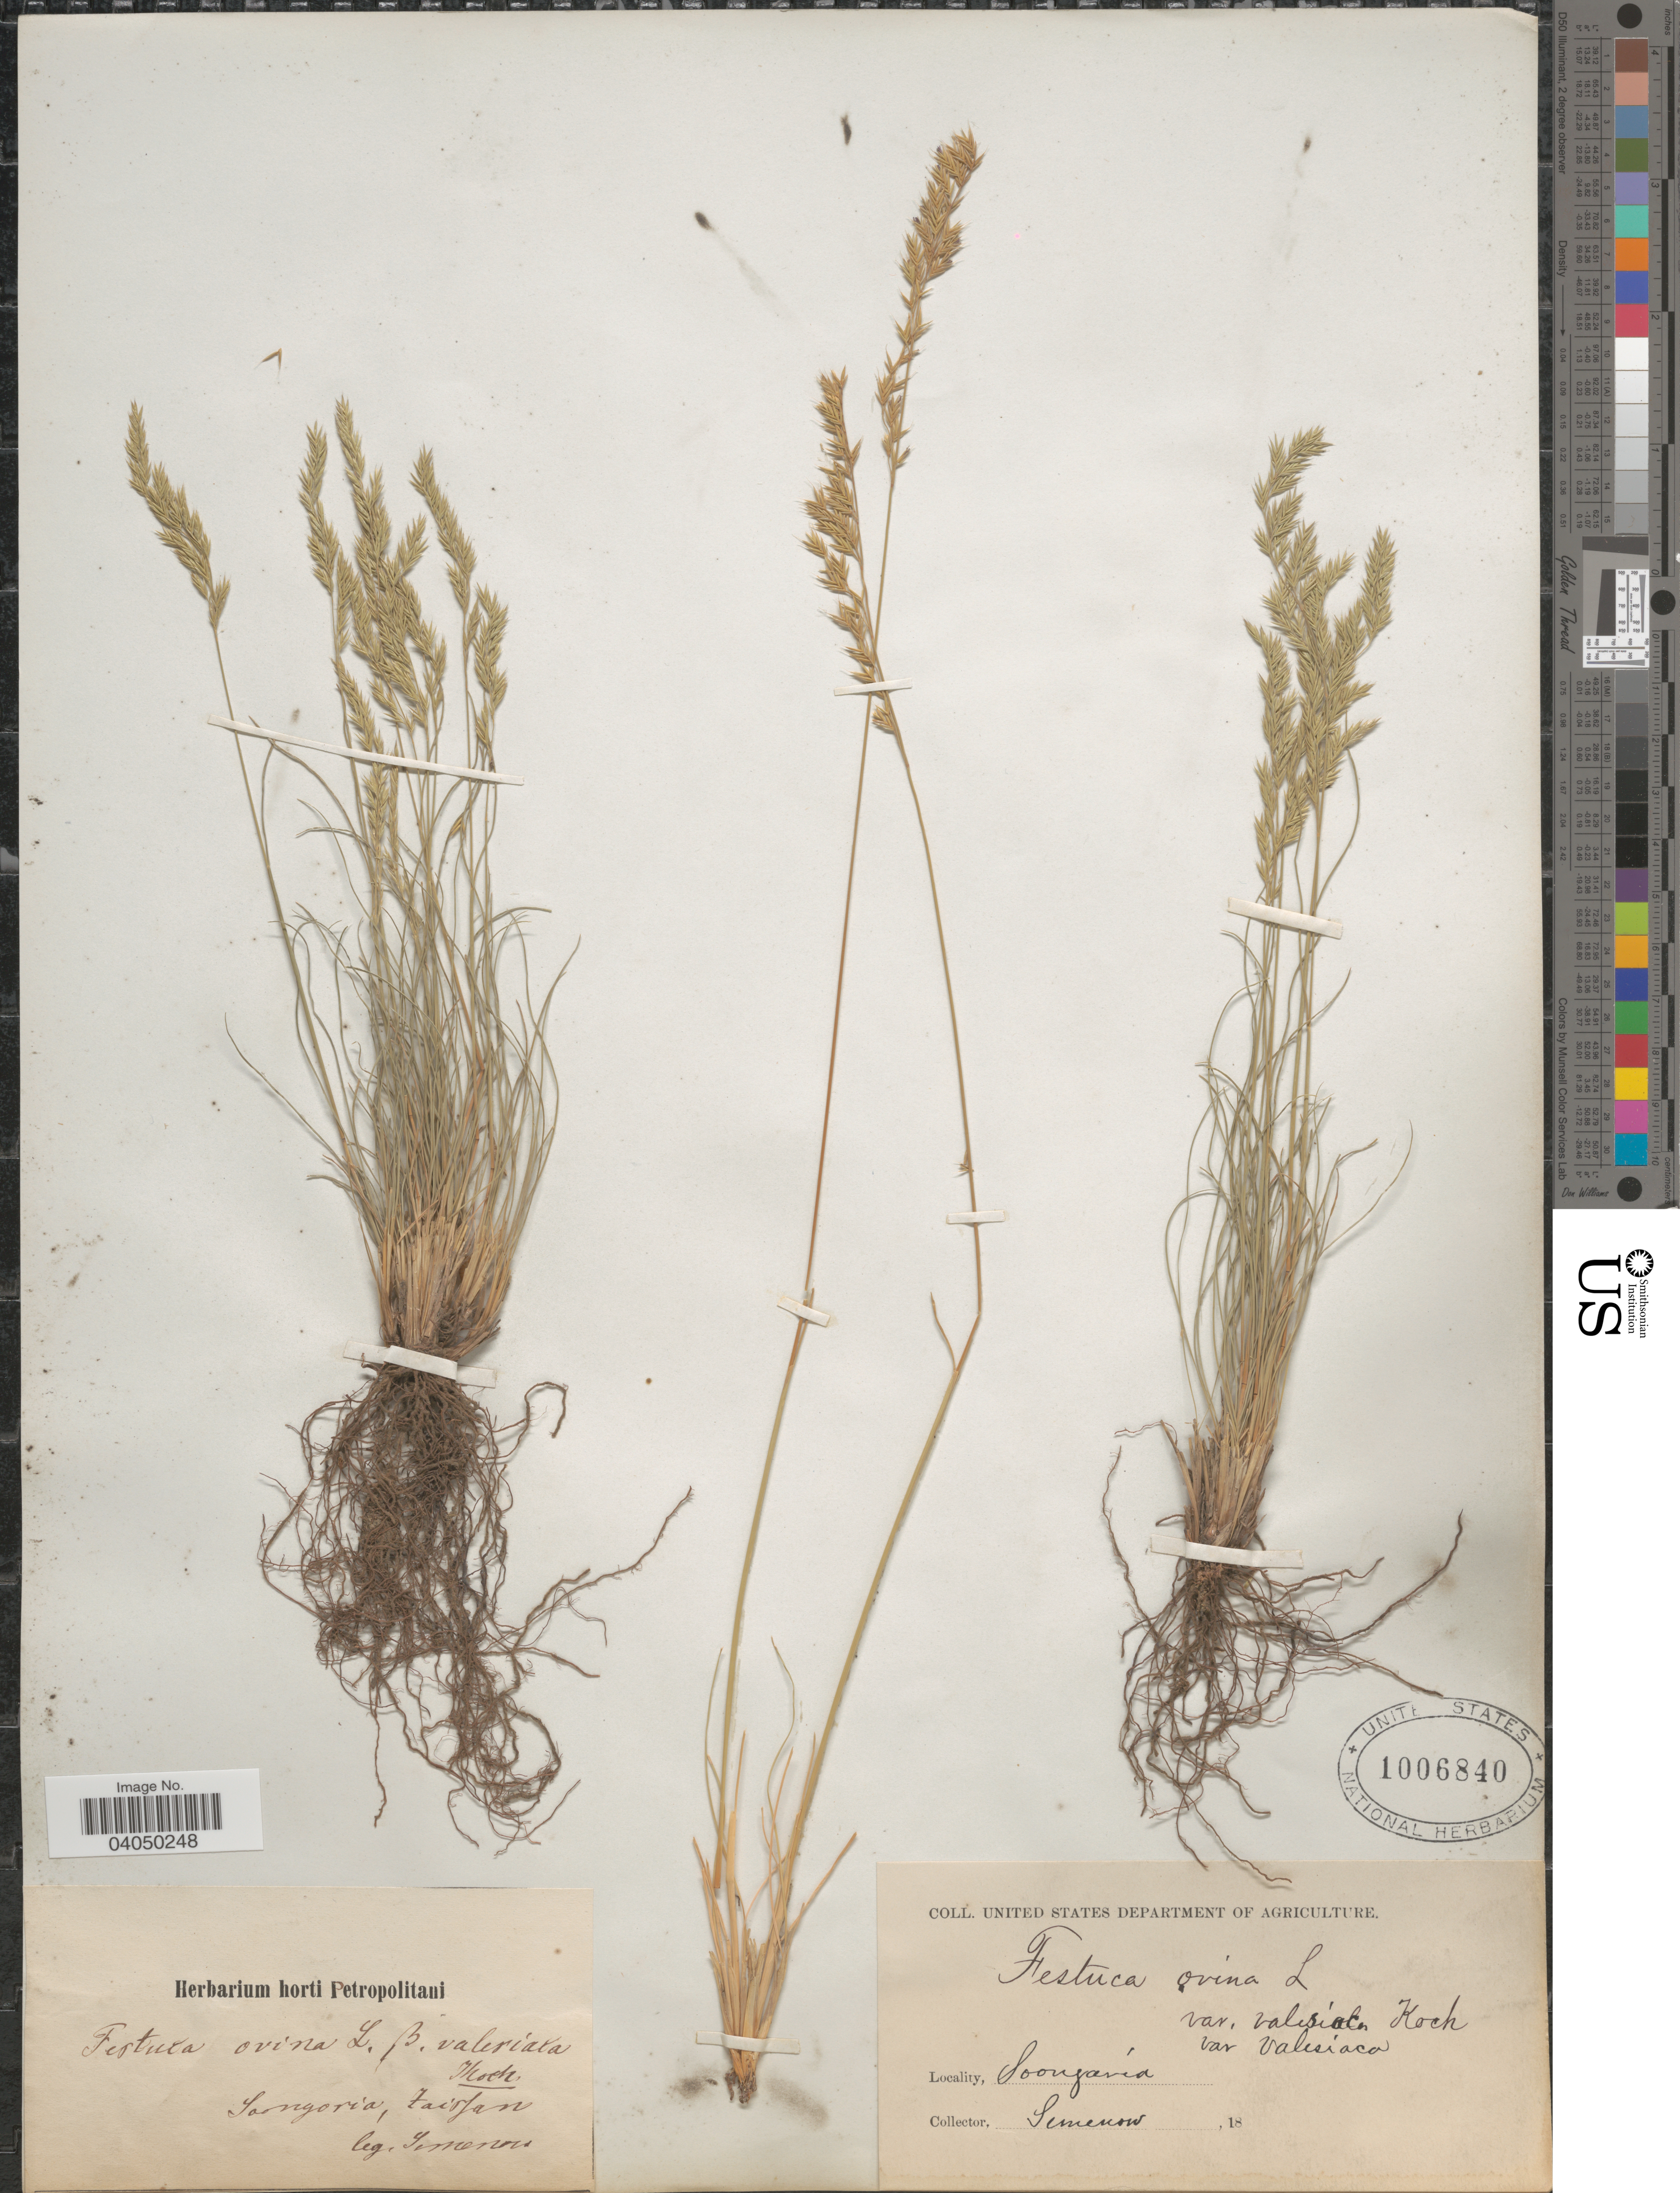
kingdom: Plantae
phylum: Tracheophyta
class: Liliopsida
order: Poales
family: Poaceae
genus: Festuca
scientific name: Festuca valesiaca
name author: Schleich. ex Gaudin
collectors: P. P. Semenov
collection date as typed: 18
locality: Songoria, Zairfan. [interpreted]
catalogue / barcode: US 1006840